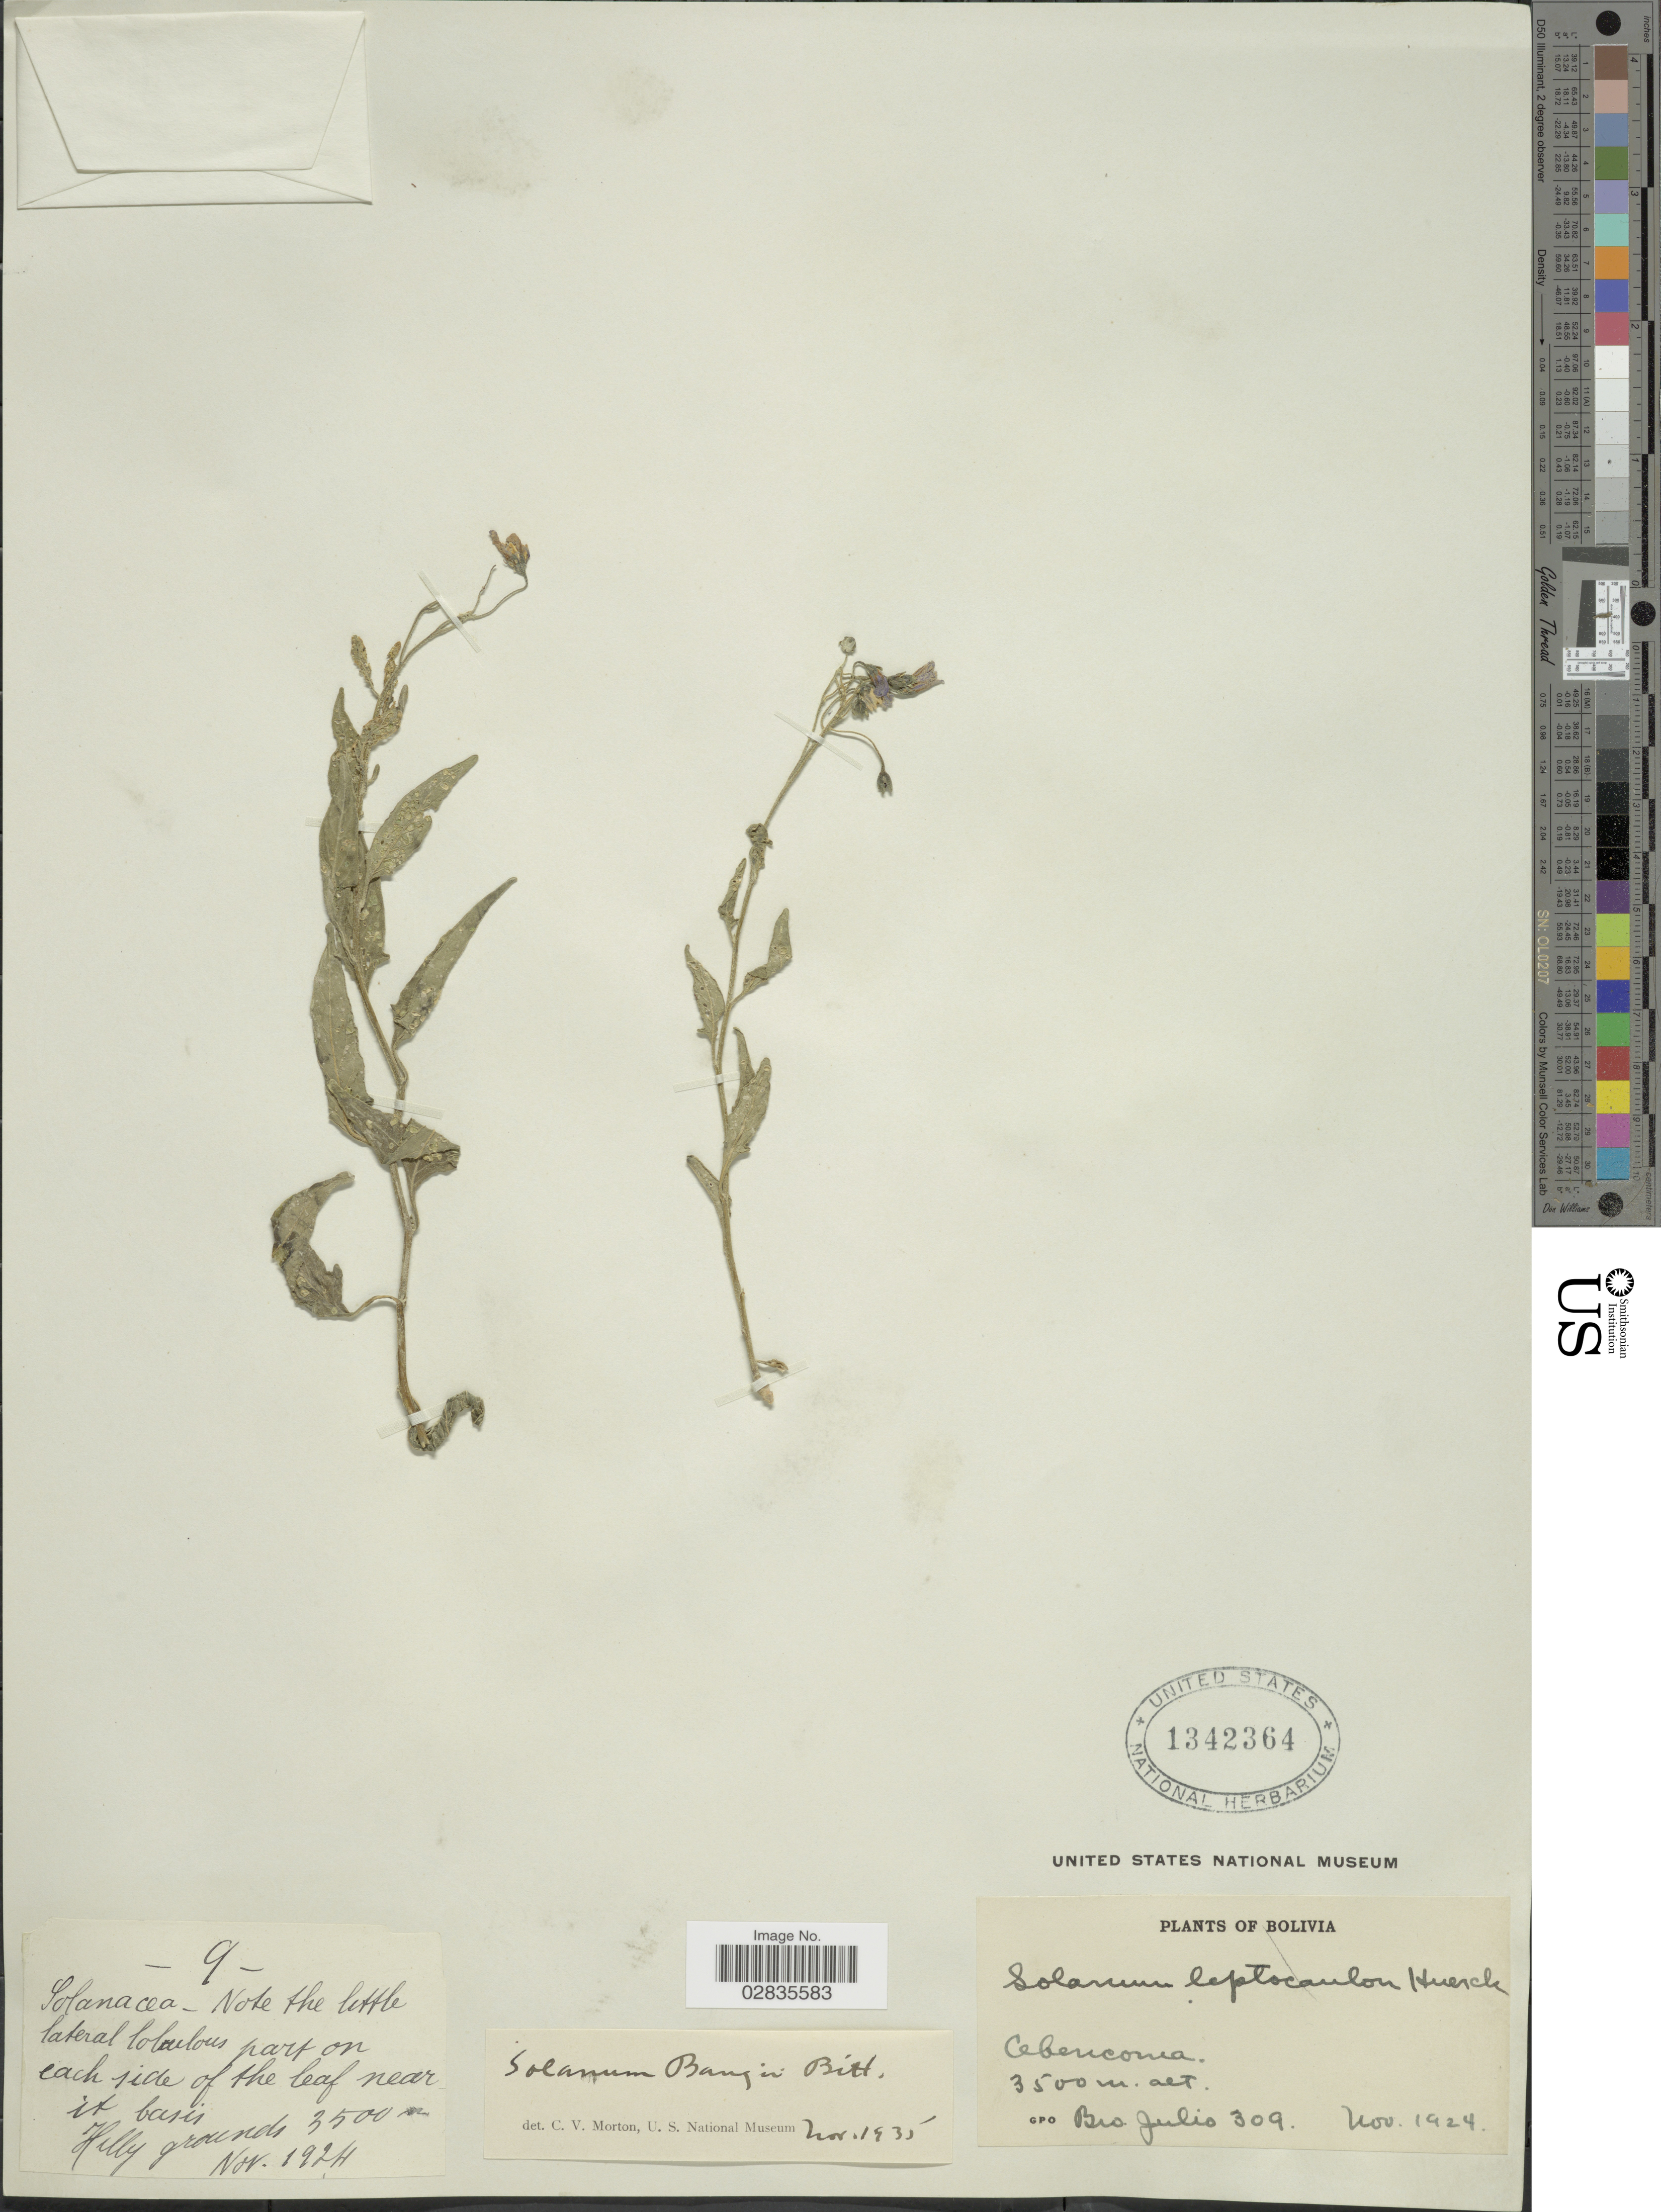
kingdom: Plantae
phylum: Tracheophyta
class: Magnoliopsida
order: Solanales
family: Solanaceae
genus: Solanum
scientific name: Solanum bangii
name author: Bitter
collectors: Bro. Julio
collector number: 309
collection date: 1924-11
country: Bolivia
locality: Cebenconia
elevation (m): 3500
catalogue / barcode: US 1342364